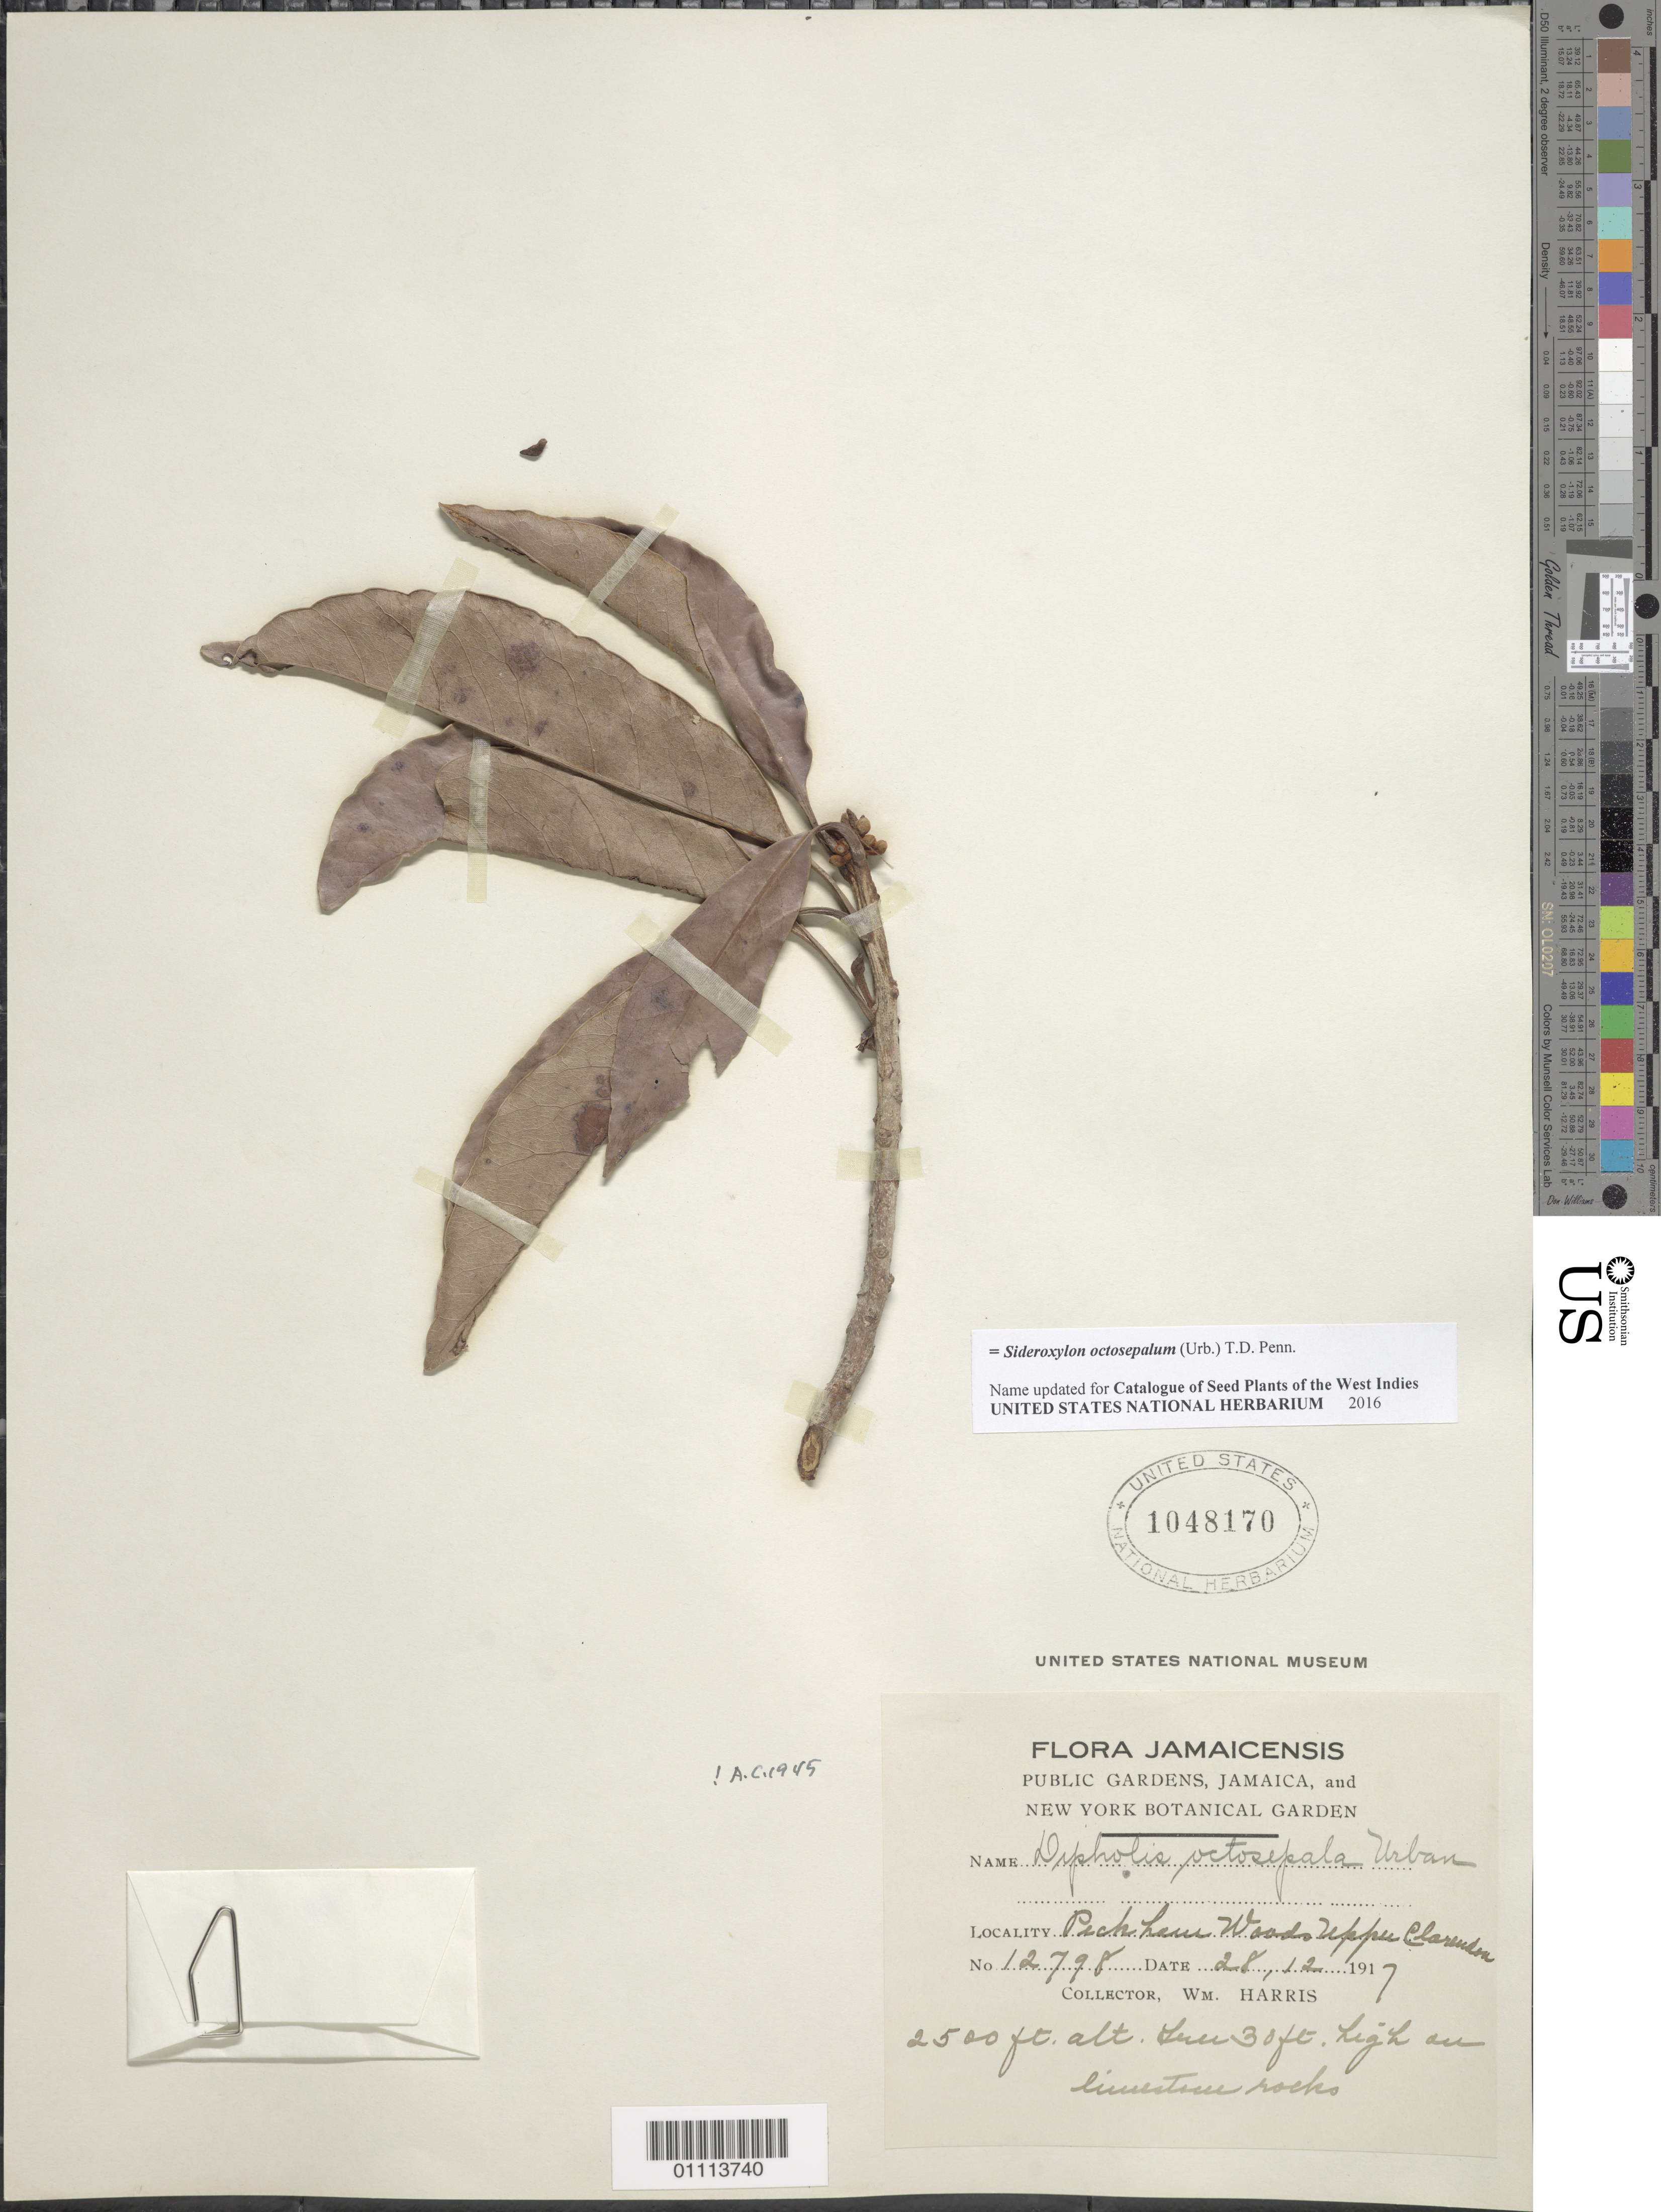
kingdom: Plantae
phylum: Tracheophyta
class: Magnoliopsida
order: Ericales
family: Sapotaceae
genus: Dipholis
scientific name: Dipholis octosepala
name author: Urb.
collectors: W. Harris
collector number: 12798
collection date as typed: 28 Dec 1917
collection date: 1917-12-28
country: Jamaica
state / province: Clarendon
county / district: Peckham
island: Jamaica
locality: Peckham Woods, Upper Clarendon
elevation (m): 762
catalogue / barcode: US 1048170